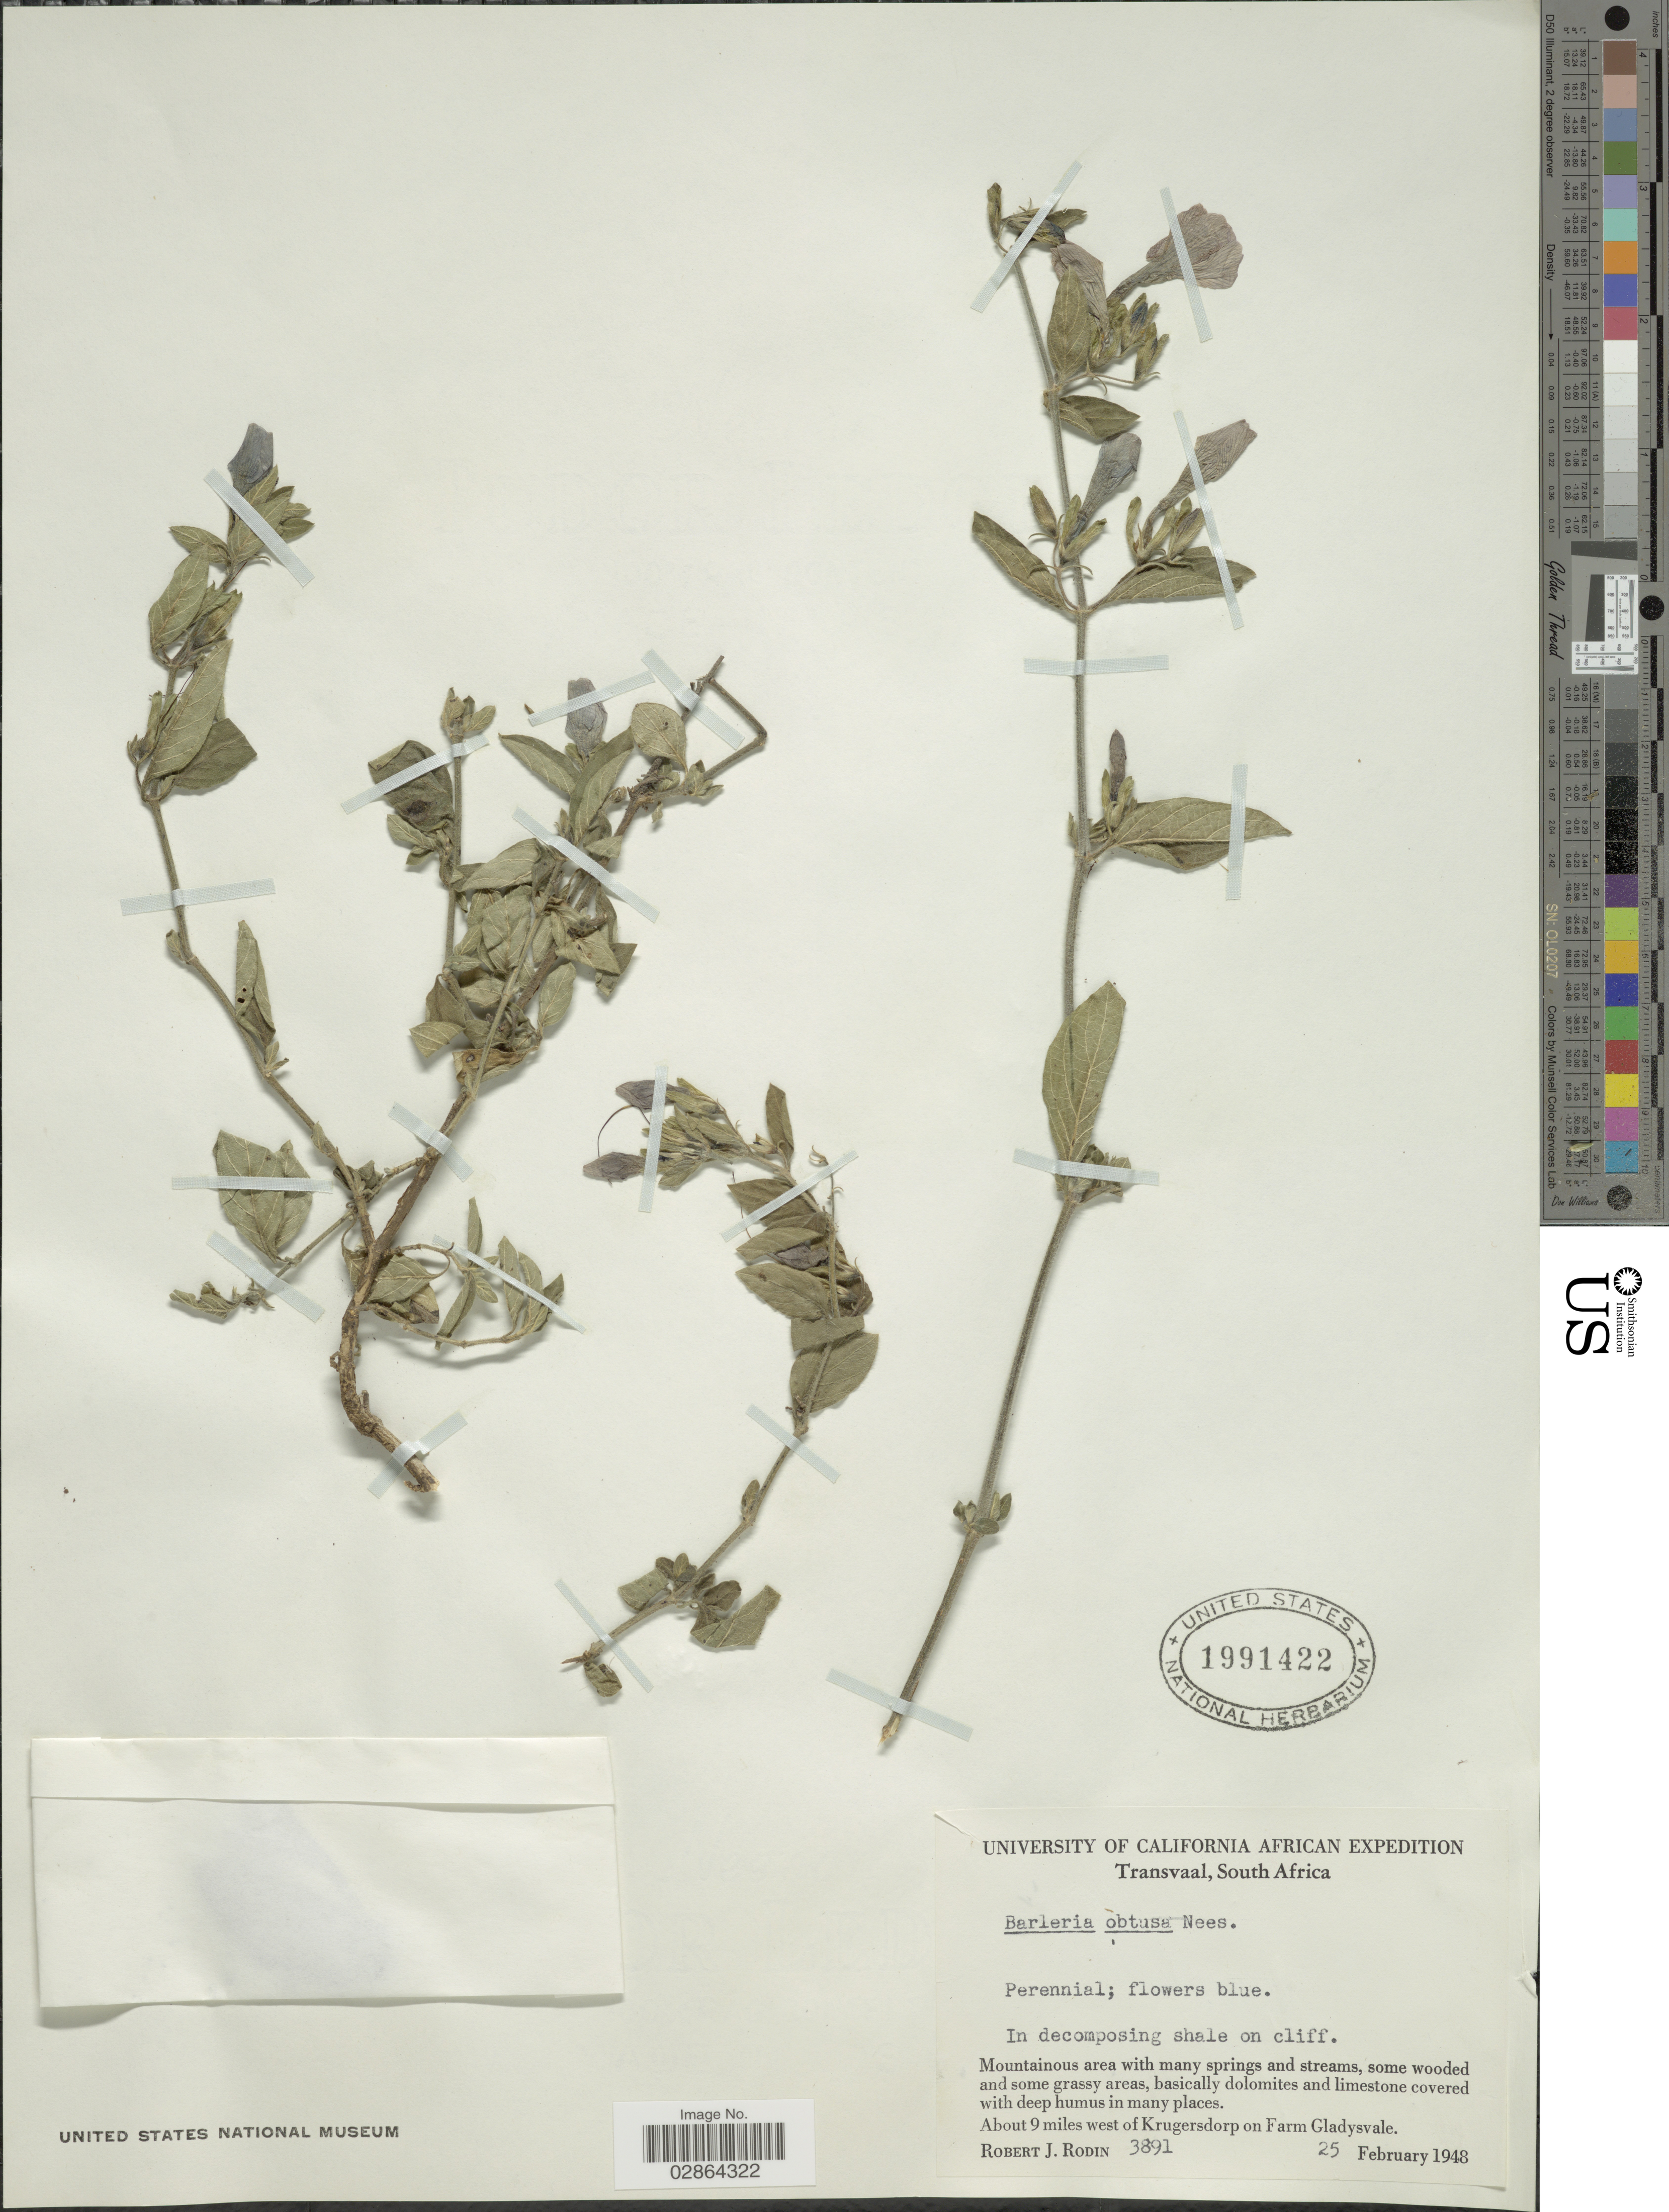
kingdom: Plantae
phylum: Tracheophyta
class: Magnoliopsida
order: Lamiales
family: Acanthaceae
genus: Barleria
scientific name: Barleria obtusa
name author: Nees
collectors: R. J. Rodin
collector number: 3891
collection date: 1948-02-25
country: South Africa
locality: Transvaal, About 9 miles west of Krugersdorp on Farm Gladysvale.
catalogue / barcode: US 1991422